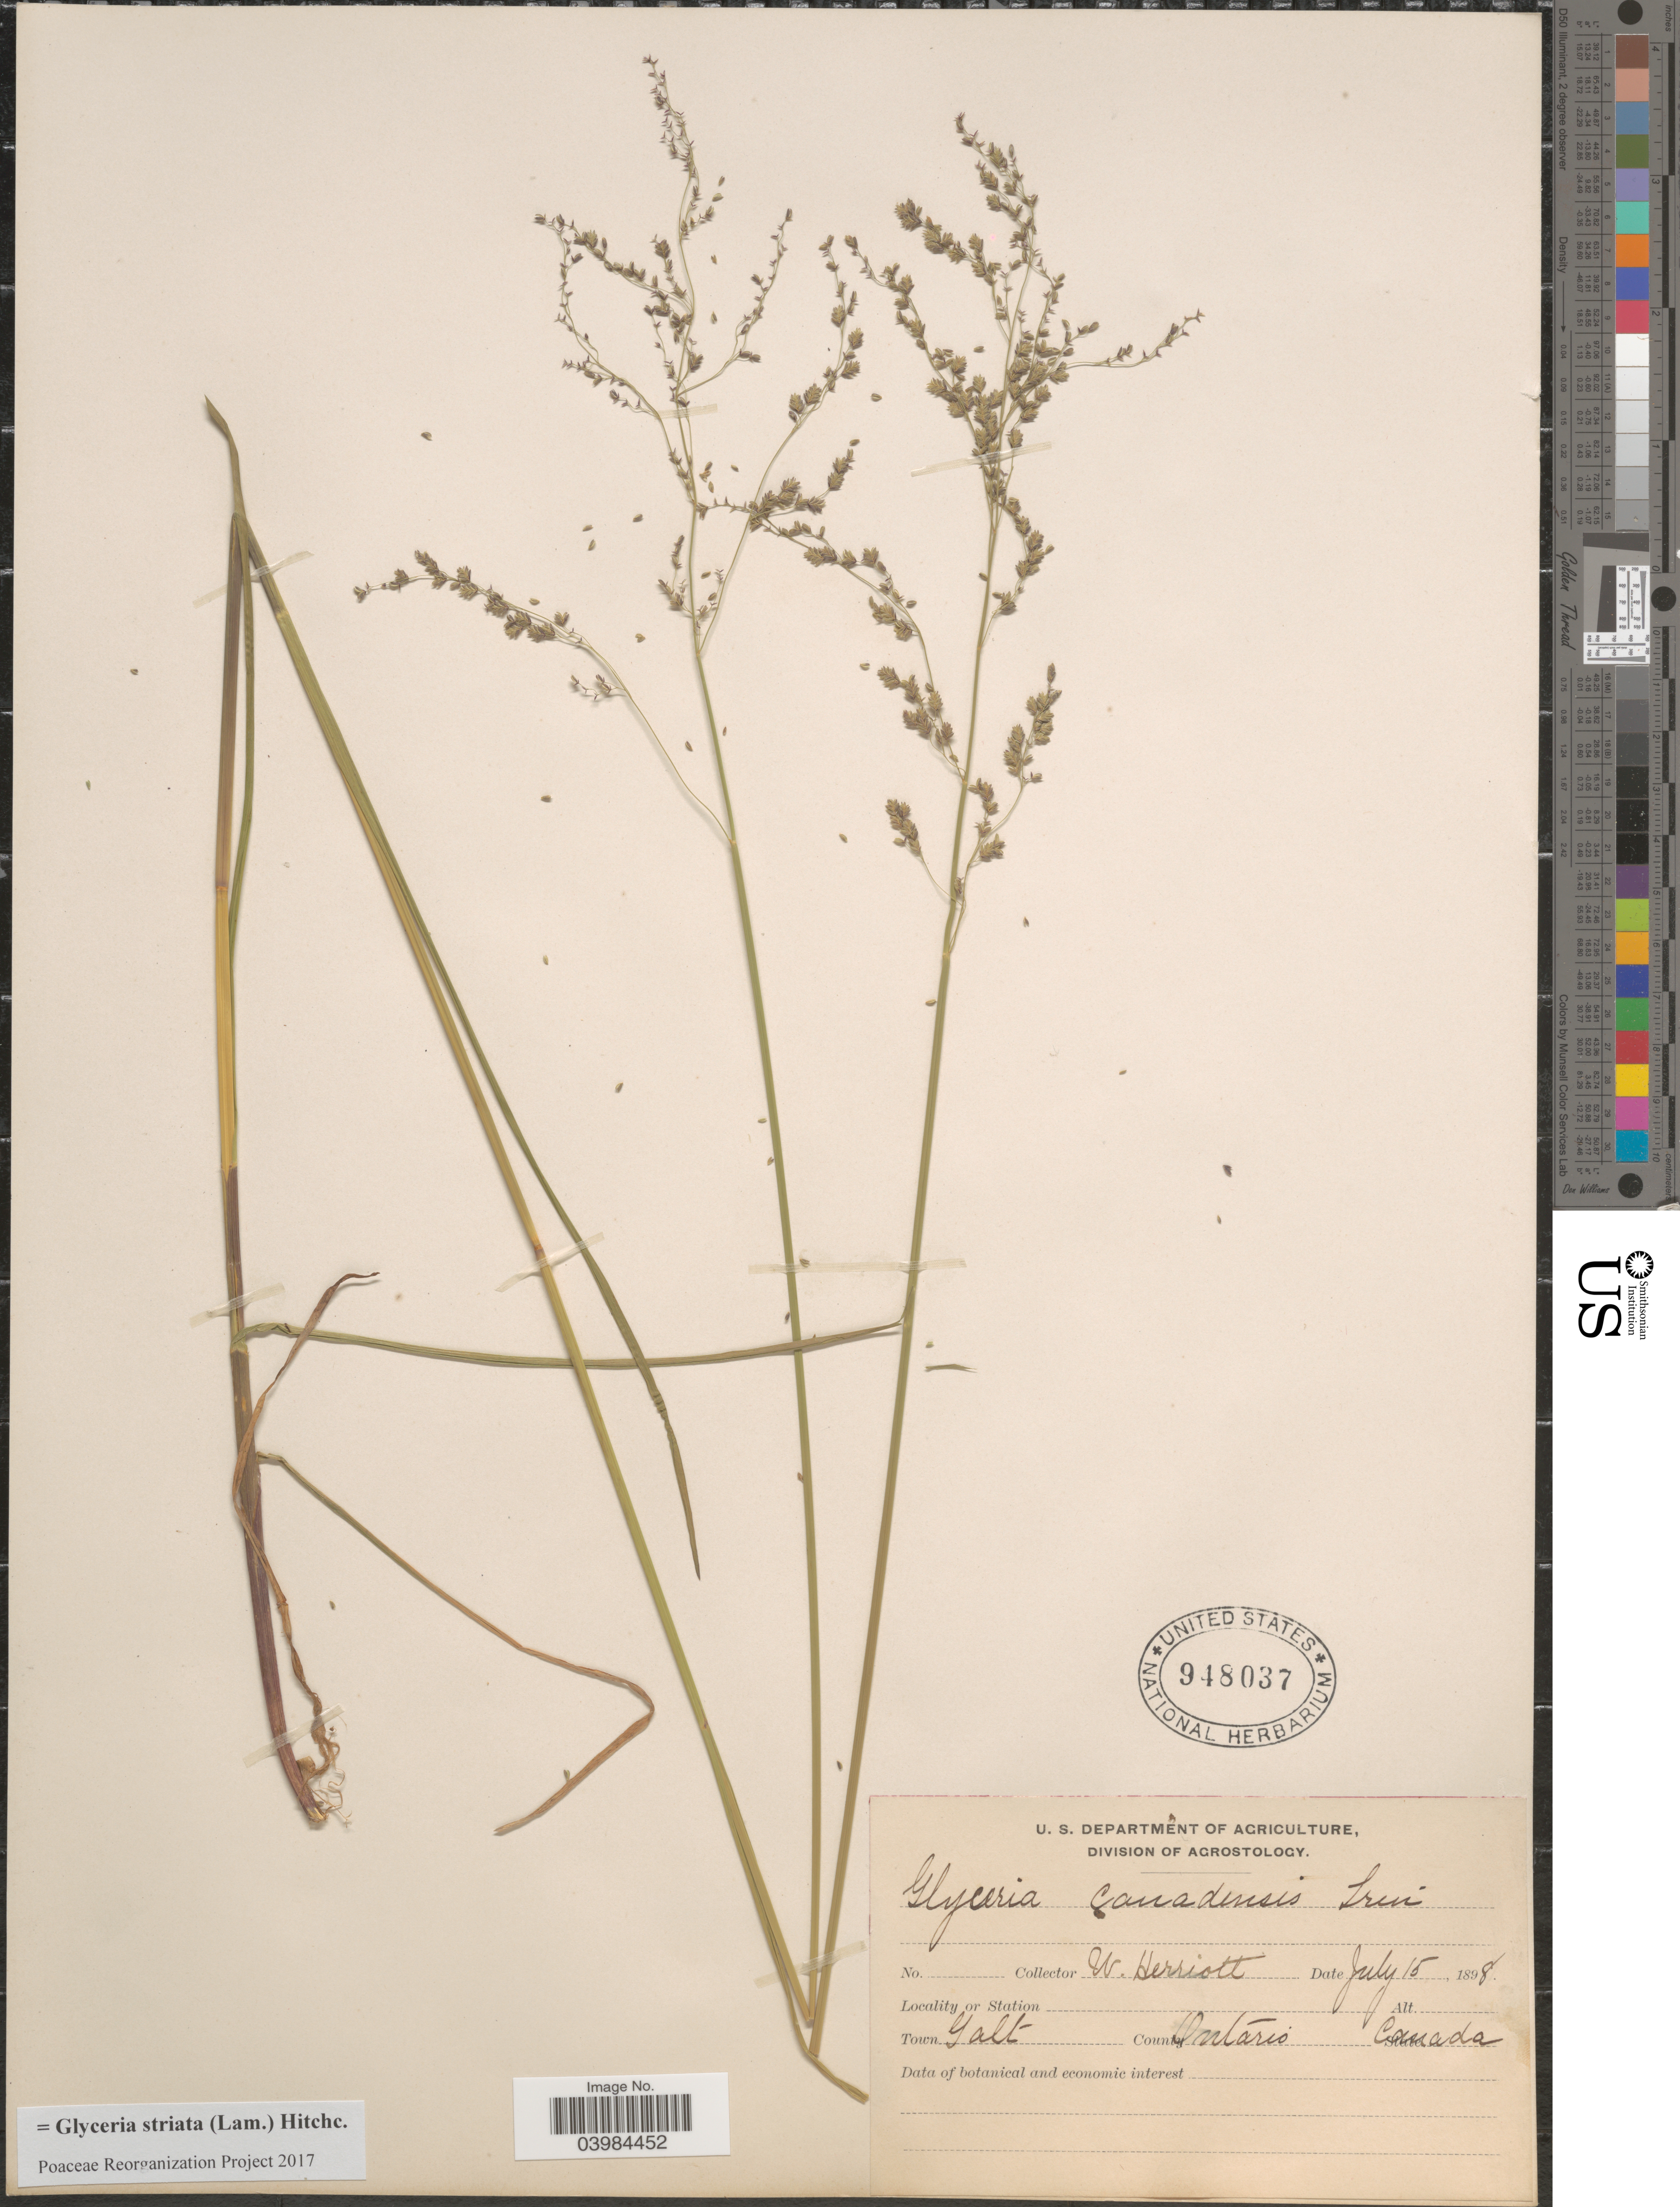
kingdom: Plantae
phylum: Tracheophyta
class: Liliopsida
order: Poales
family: Poaceae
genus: Glyceria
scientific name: Glyceria striata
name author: (Lam.) Hitchc.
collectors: W. Herriot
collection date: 1898-07-15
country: Canada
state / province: Ontario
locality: Town Galt. County Ontario.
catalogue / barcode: US 948037